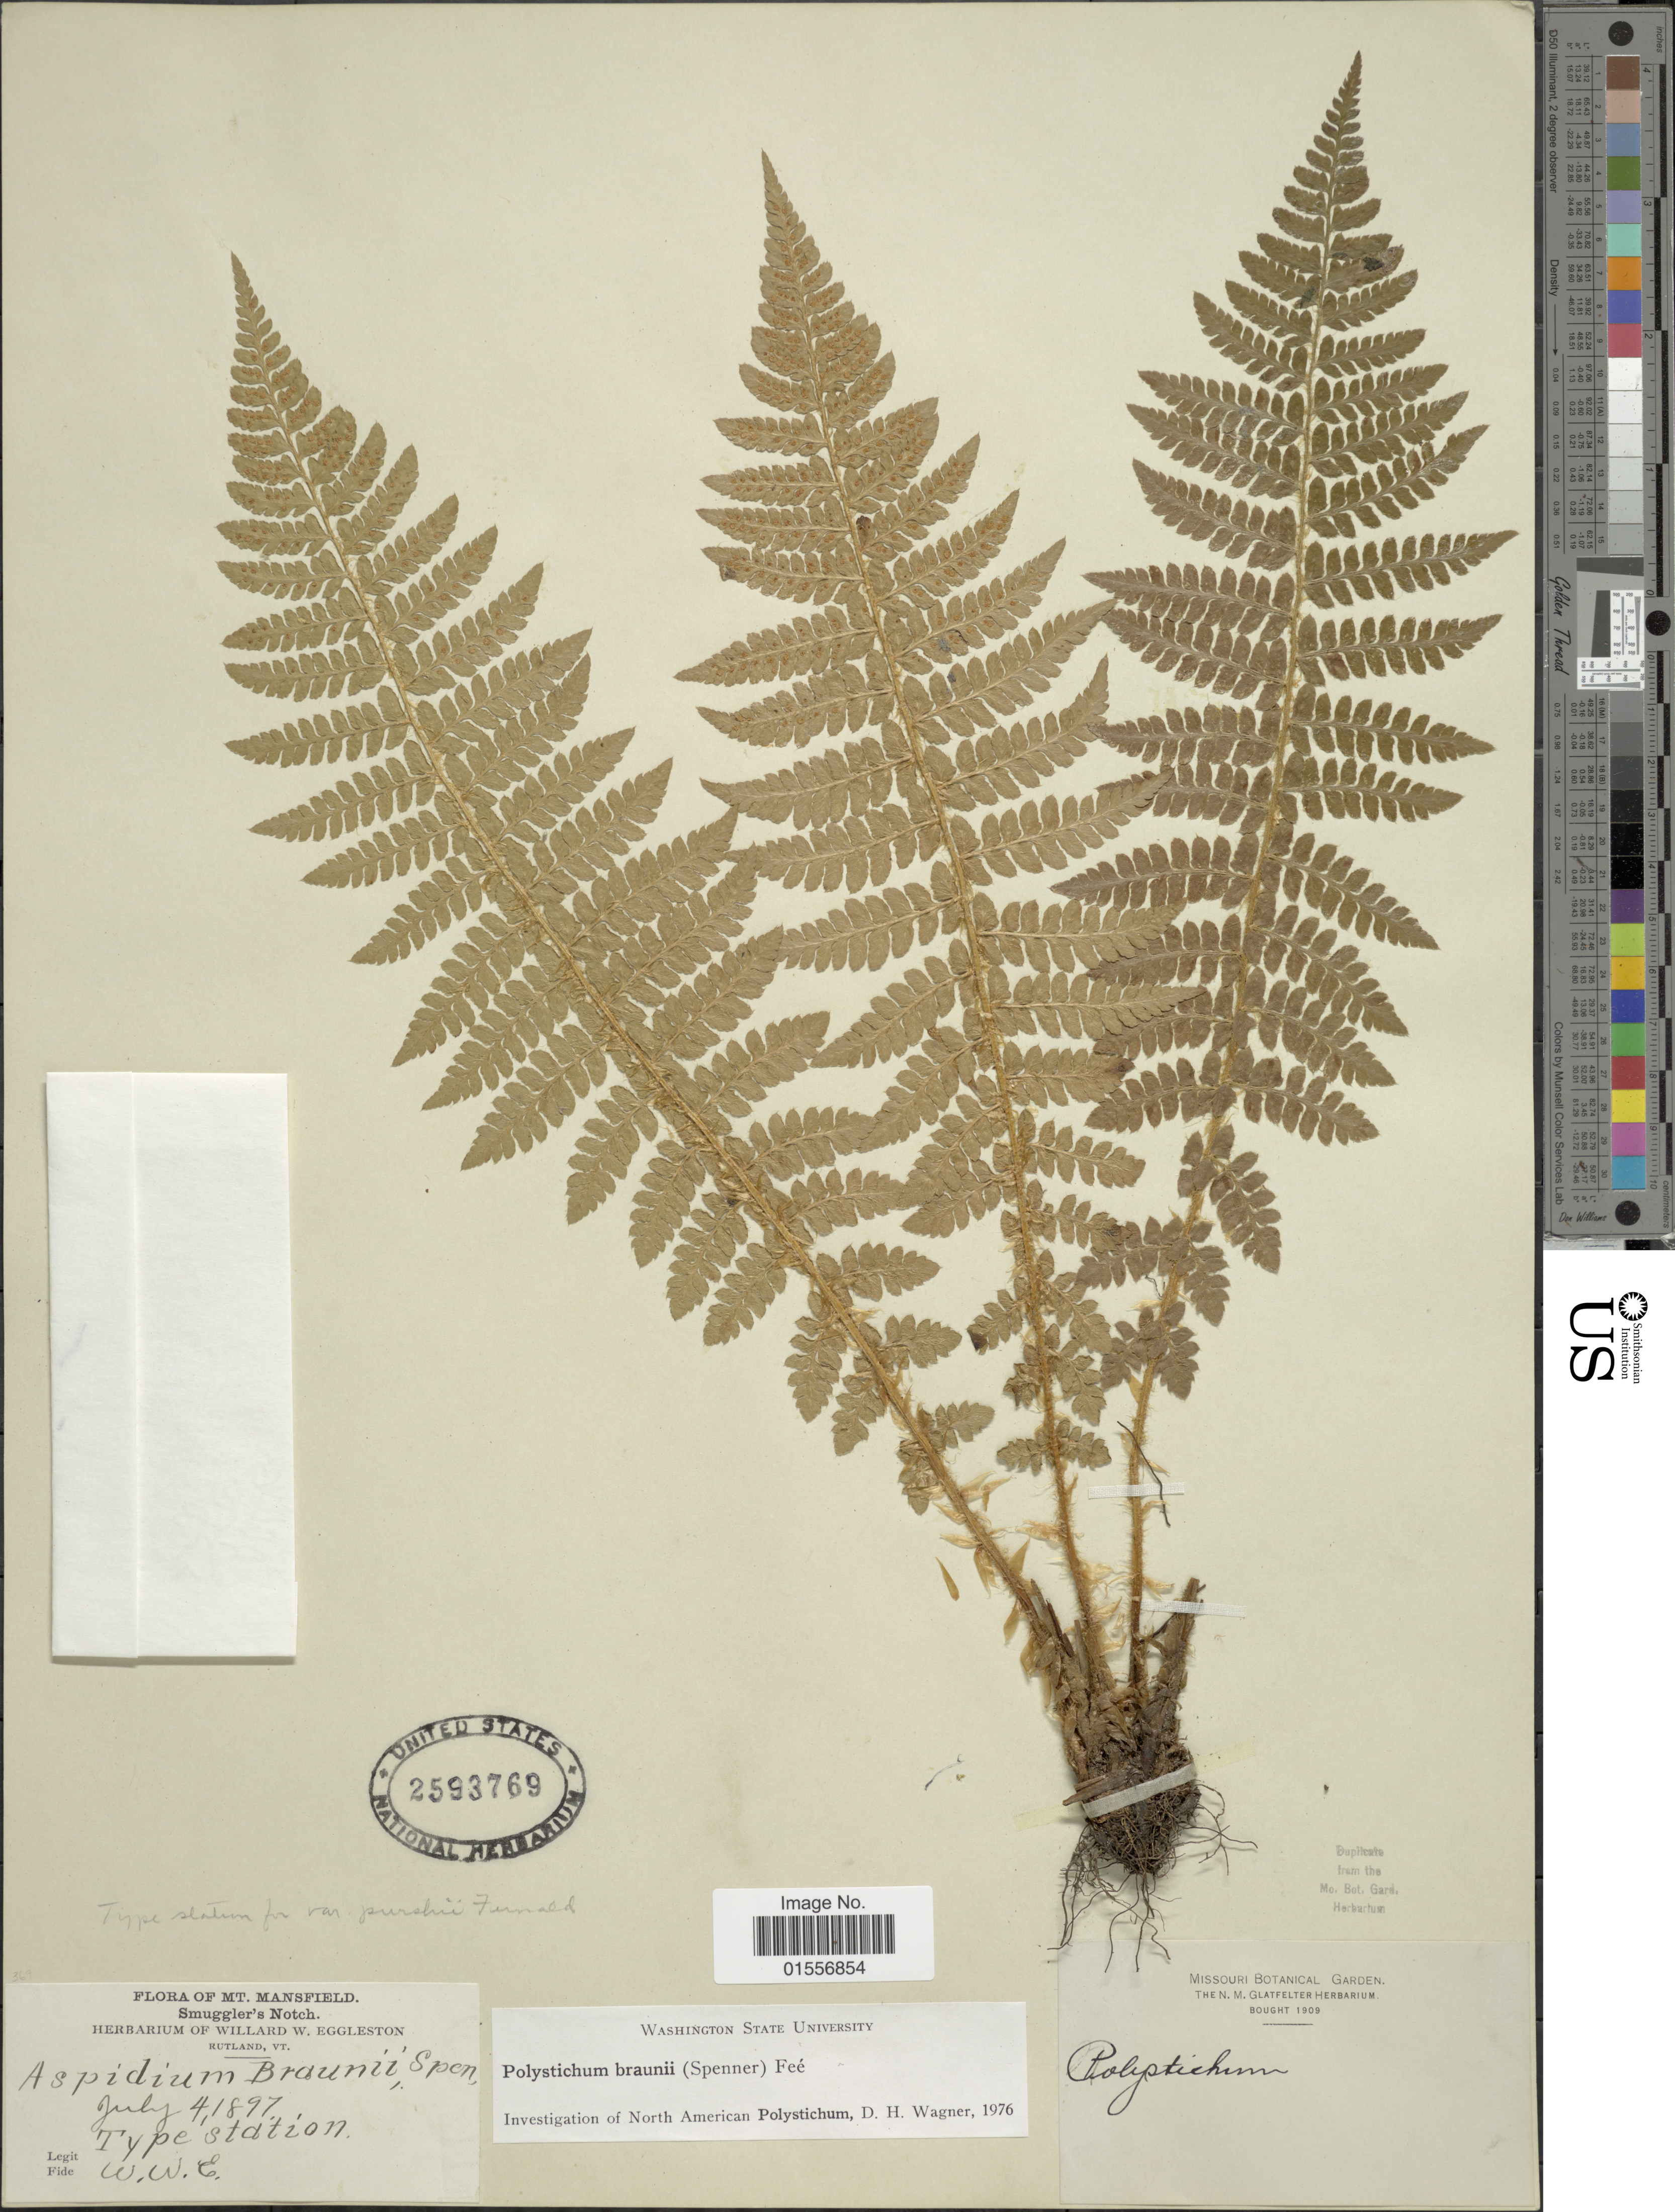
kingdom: Plantae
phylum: Tracheophyta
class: Polypodiopsida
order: Polypodiales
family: Dryopteridaceae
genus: Polystichum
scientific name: Polystichum braunii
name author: (Spenn.) Fée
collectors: W. W. Eggleston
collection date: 1897-07-04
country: United States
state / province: Vermont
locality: Mt. Mansfield, Smuggler's Notch, type station.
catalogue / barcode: US 2593769